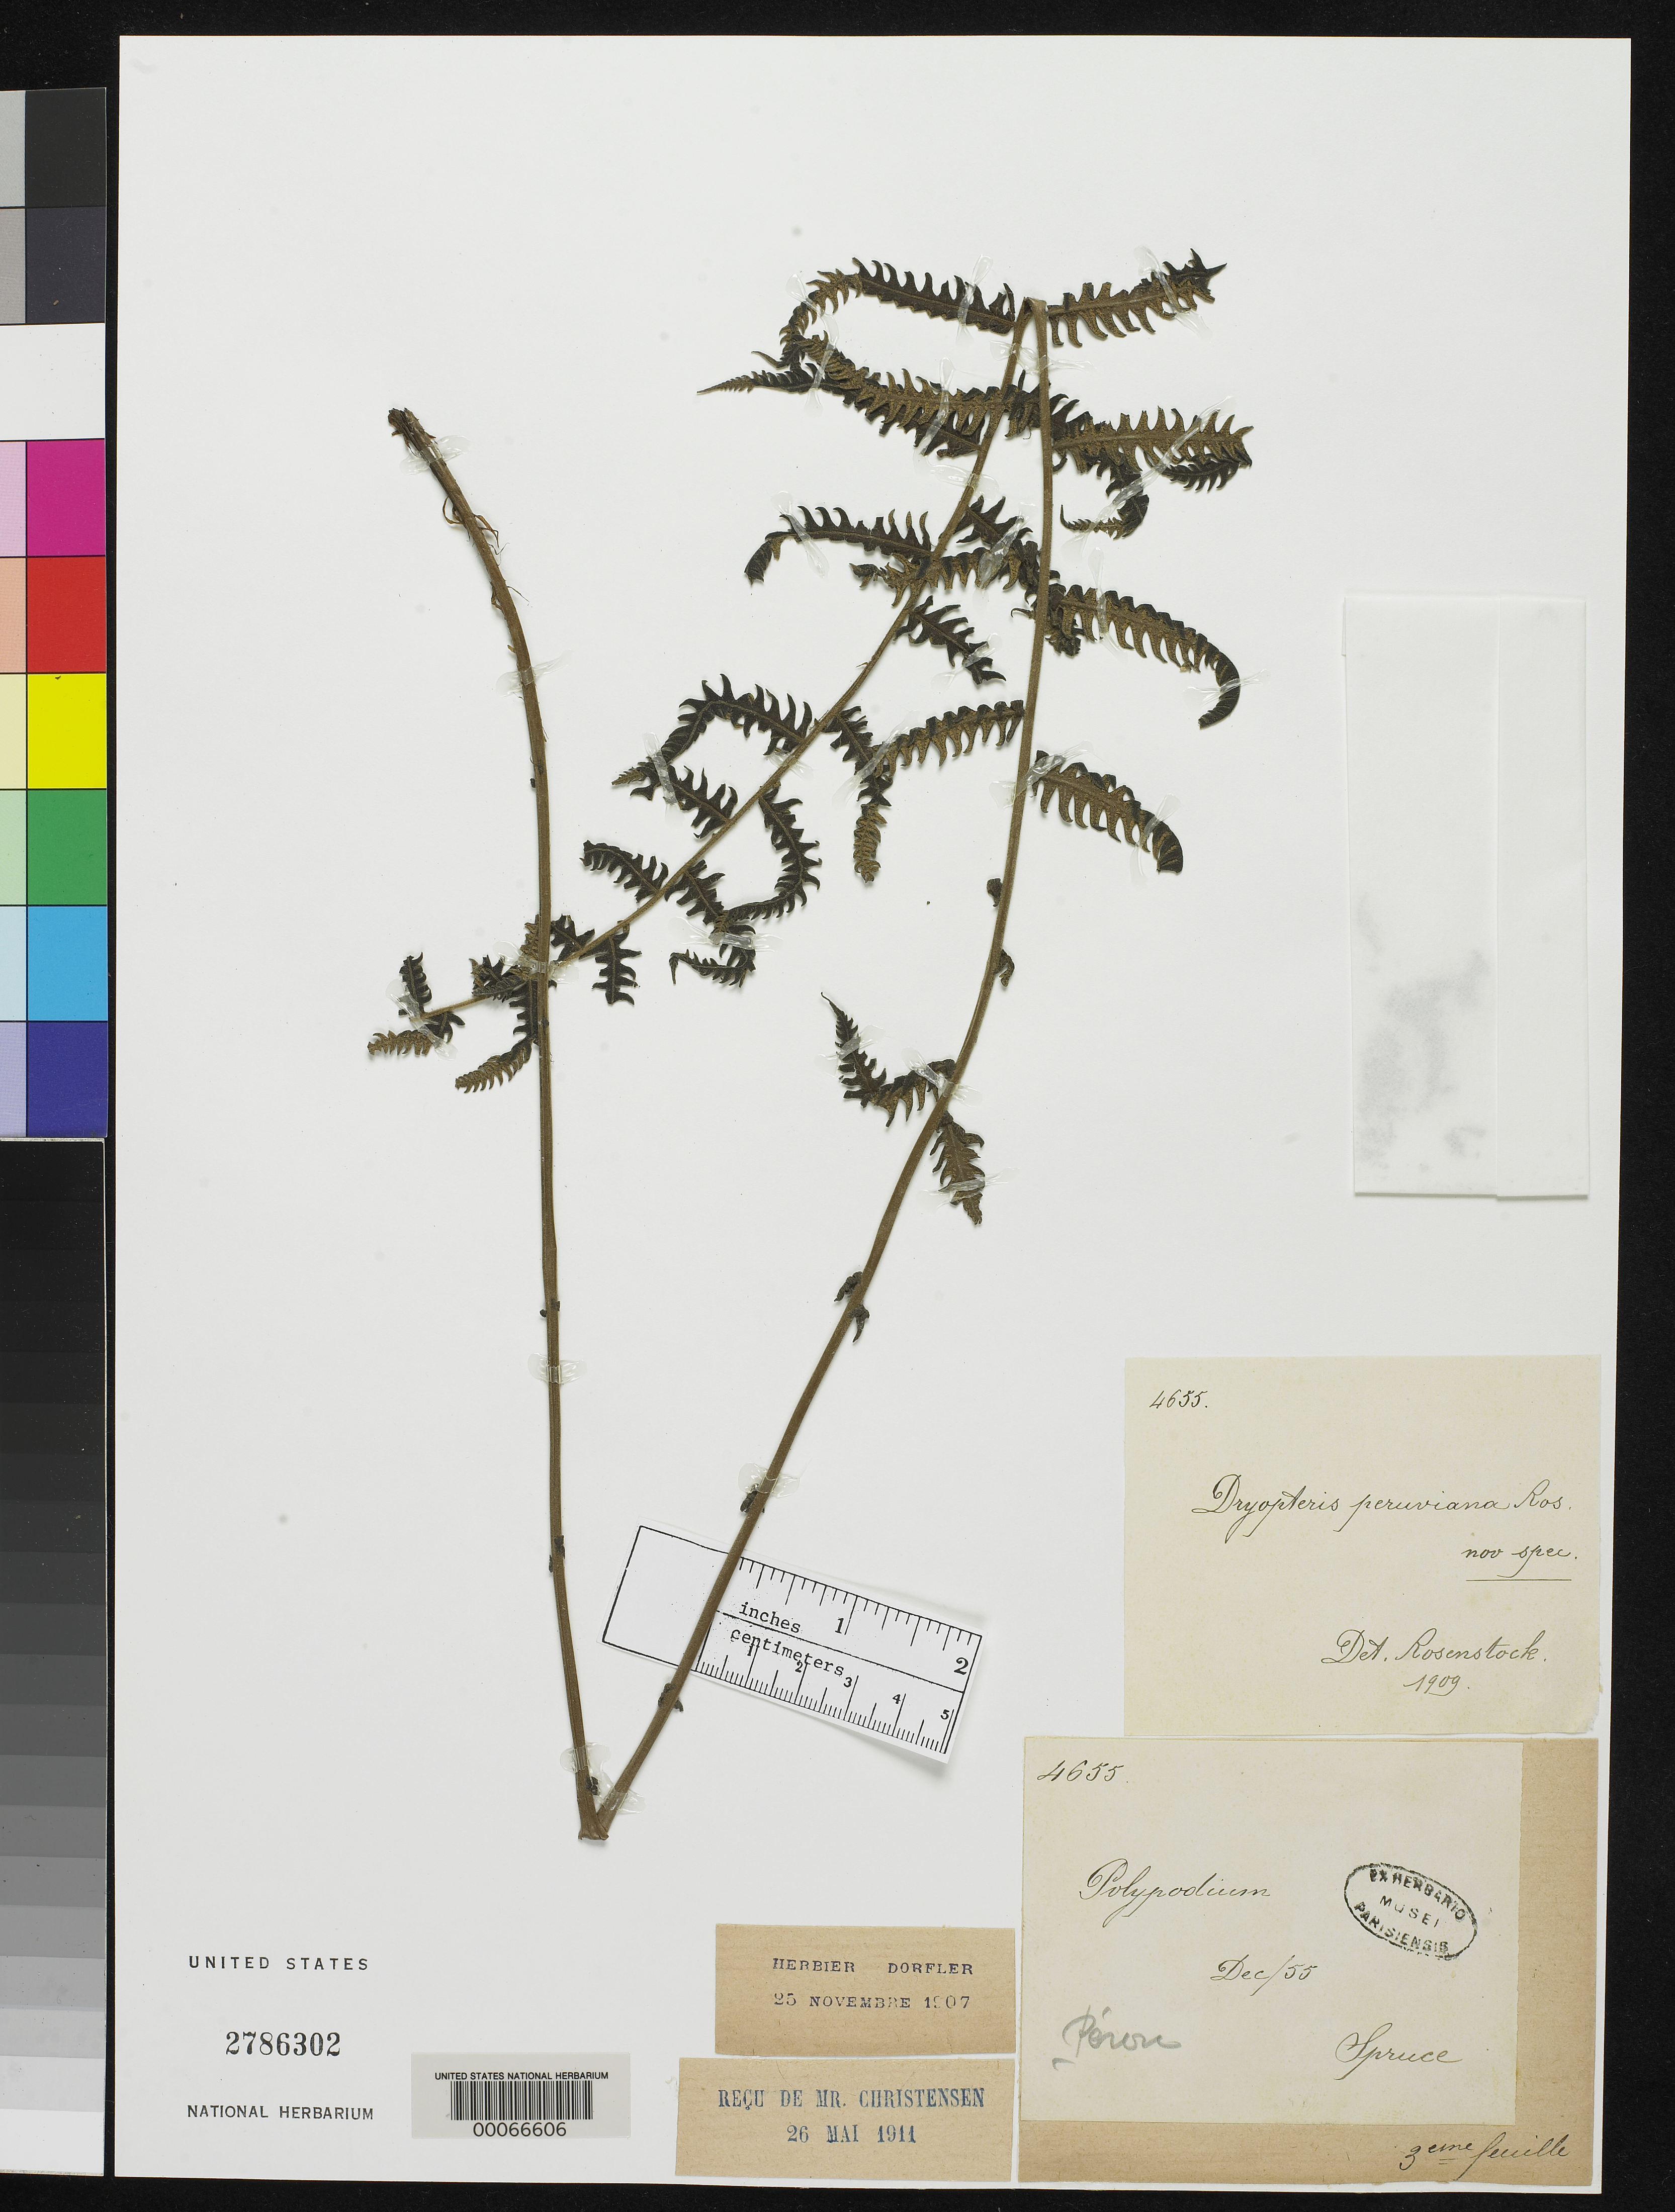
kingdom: Plantae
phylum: Tracheophyta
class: Polypodiopsida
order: Polypodiales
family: Dryopteridaceae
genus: Dryopteris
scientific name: Dryopteris peruviana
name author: Rosenst.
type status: Isotype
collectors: R. Spruce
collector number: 4655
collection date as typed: --Dec 1855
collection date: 1855-12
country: Peru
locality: Cerro de Campana, in rupibus umbrosis.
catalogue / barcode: US 2786302